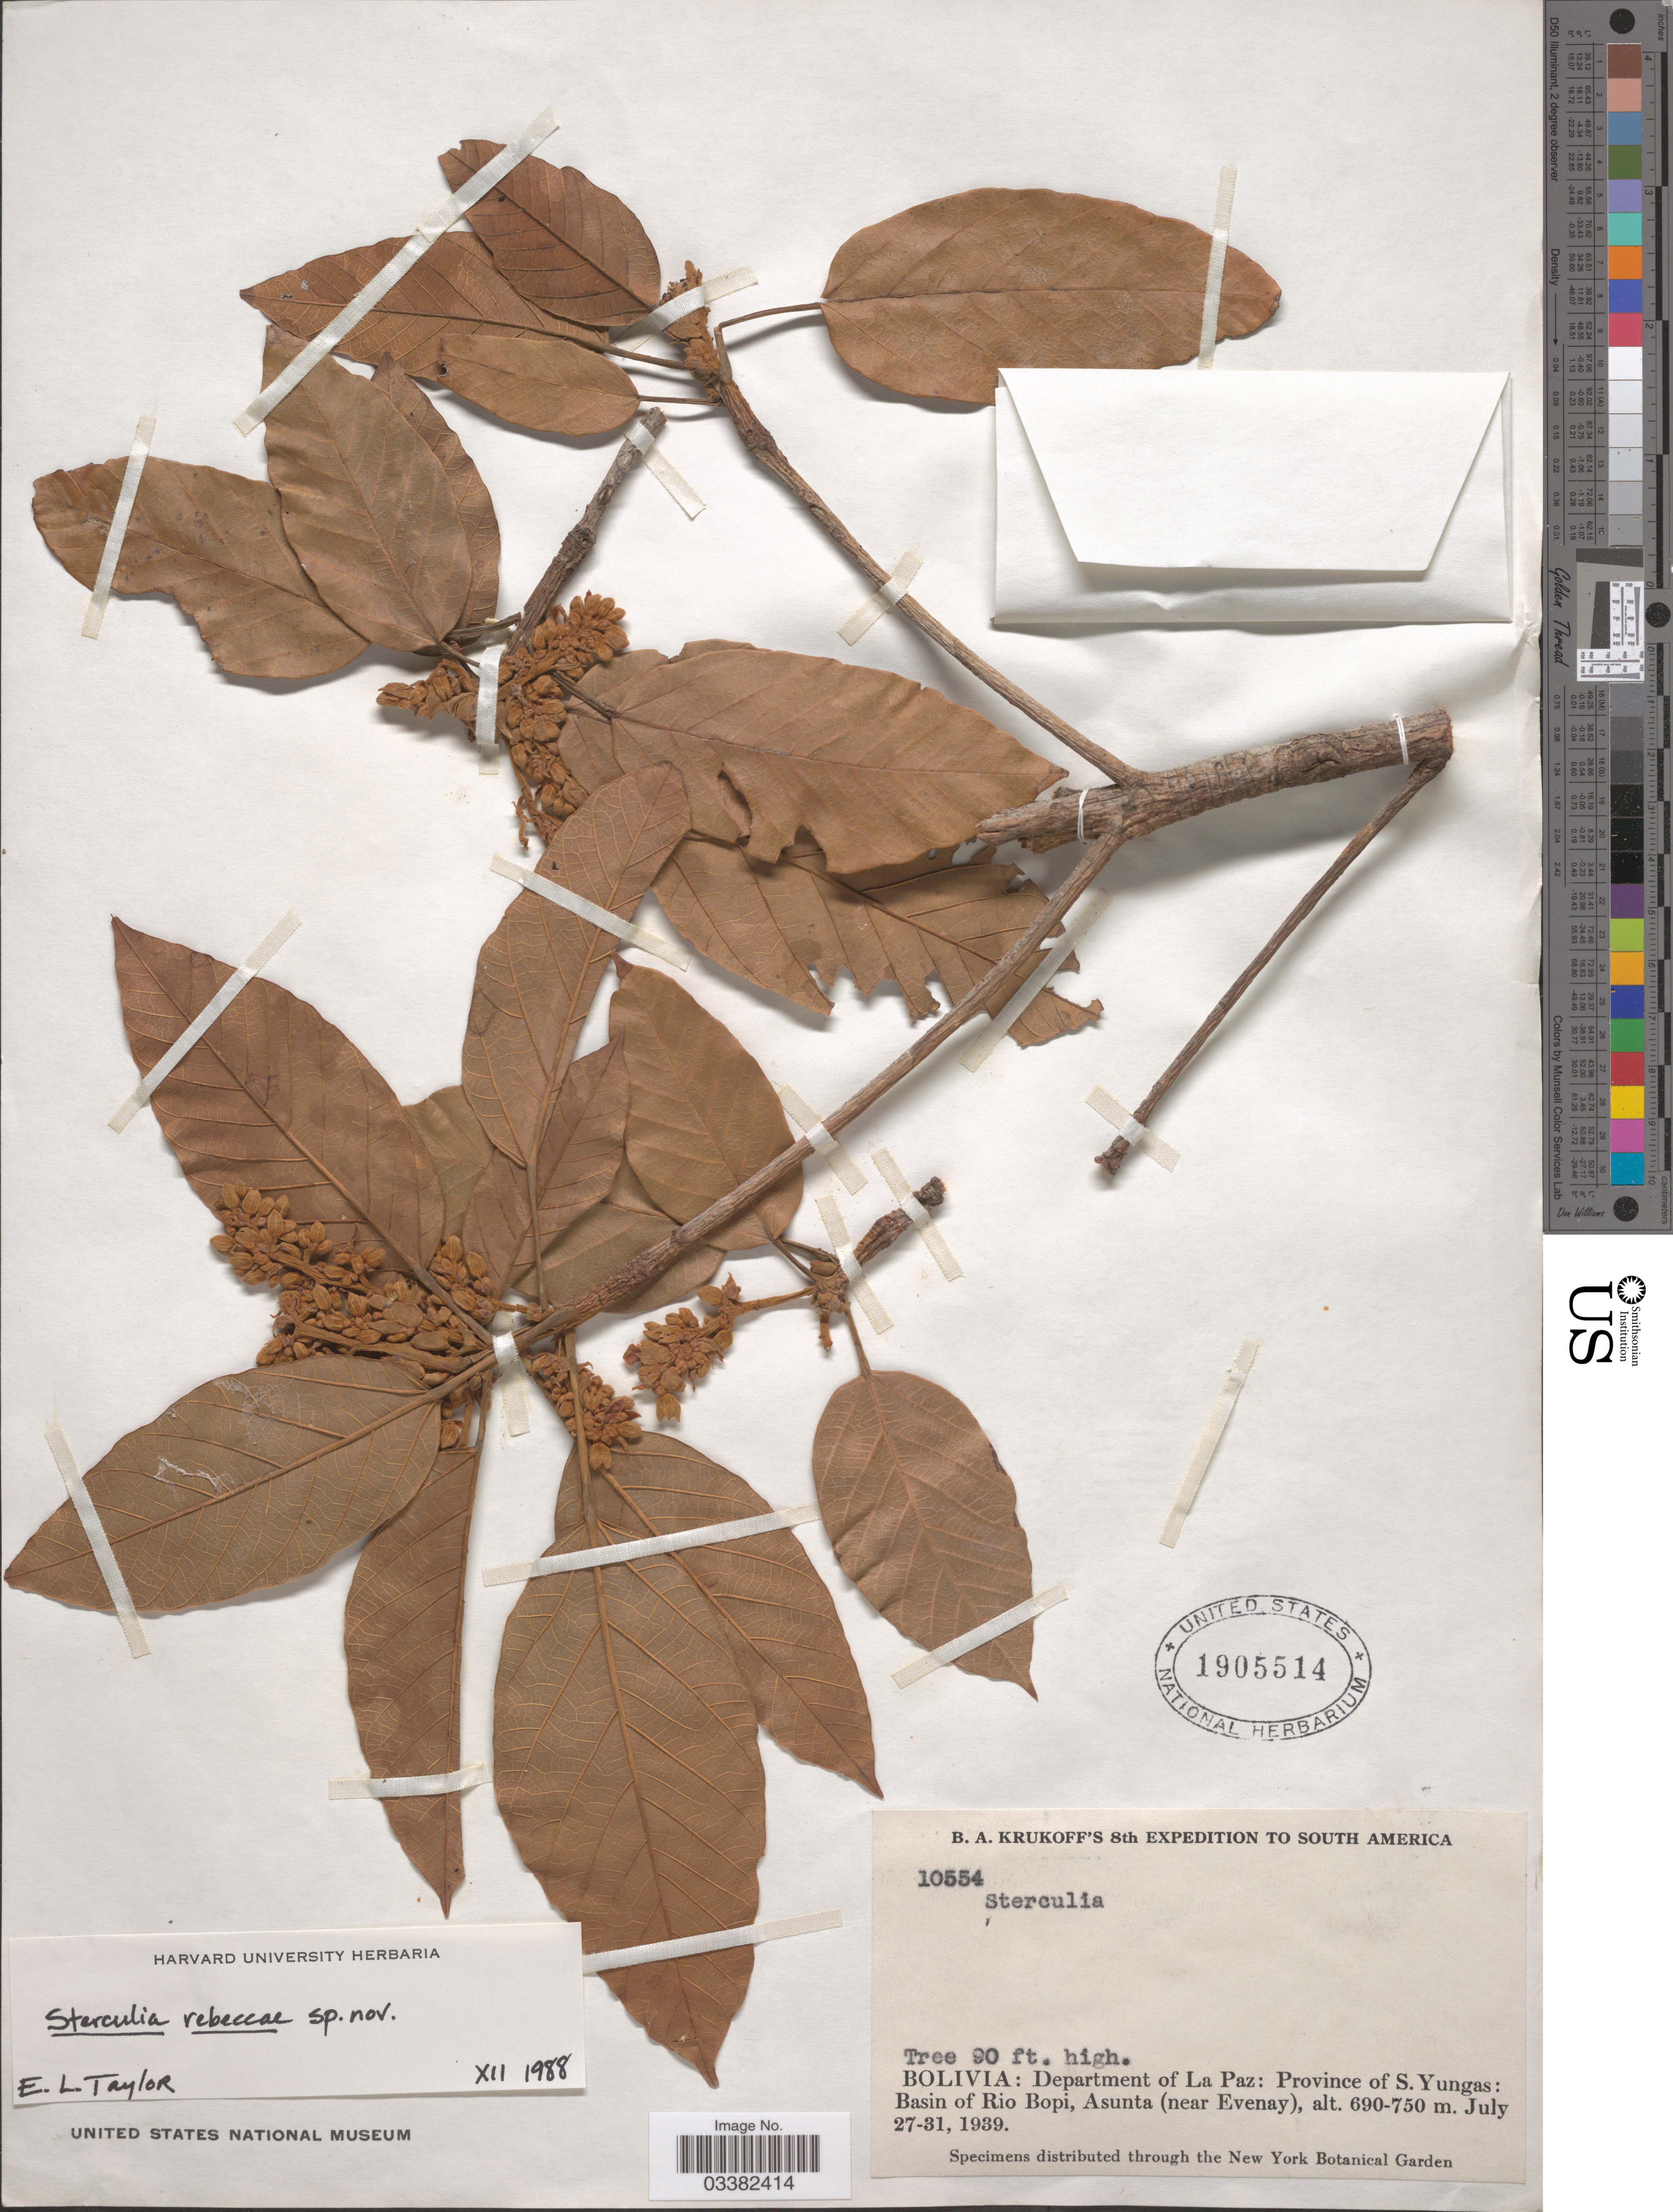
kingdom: Plantae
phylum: Tracheophyta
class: Magnoliopsida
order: Malvales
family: Malvaceae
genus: Sterculia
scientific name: Sterculia tayloriae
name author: Colli-Silva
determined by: Dorr, Laurence J., Curator (BOT), Smithsonian Institution - National Museum of Natural History (UNITED STATES)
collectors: B. A. Krukoff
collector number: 10554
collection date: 1939-07-27/1939-07-31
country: Bolivia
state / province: La Paz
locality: Department of La Paz: Province of S. Yungas: Basin of Rio Bopi, Asunta (near Evenay).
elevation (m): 690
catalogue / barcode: US 1905514